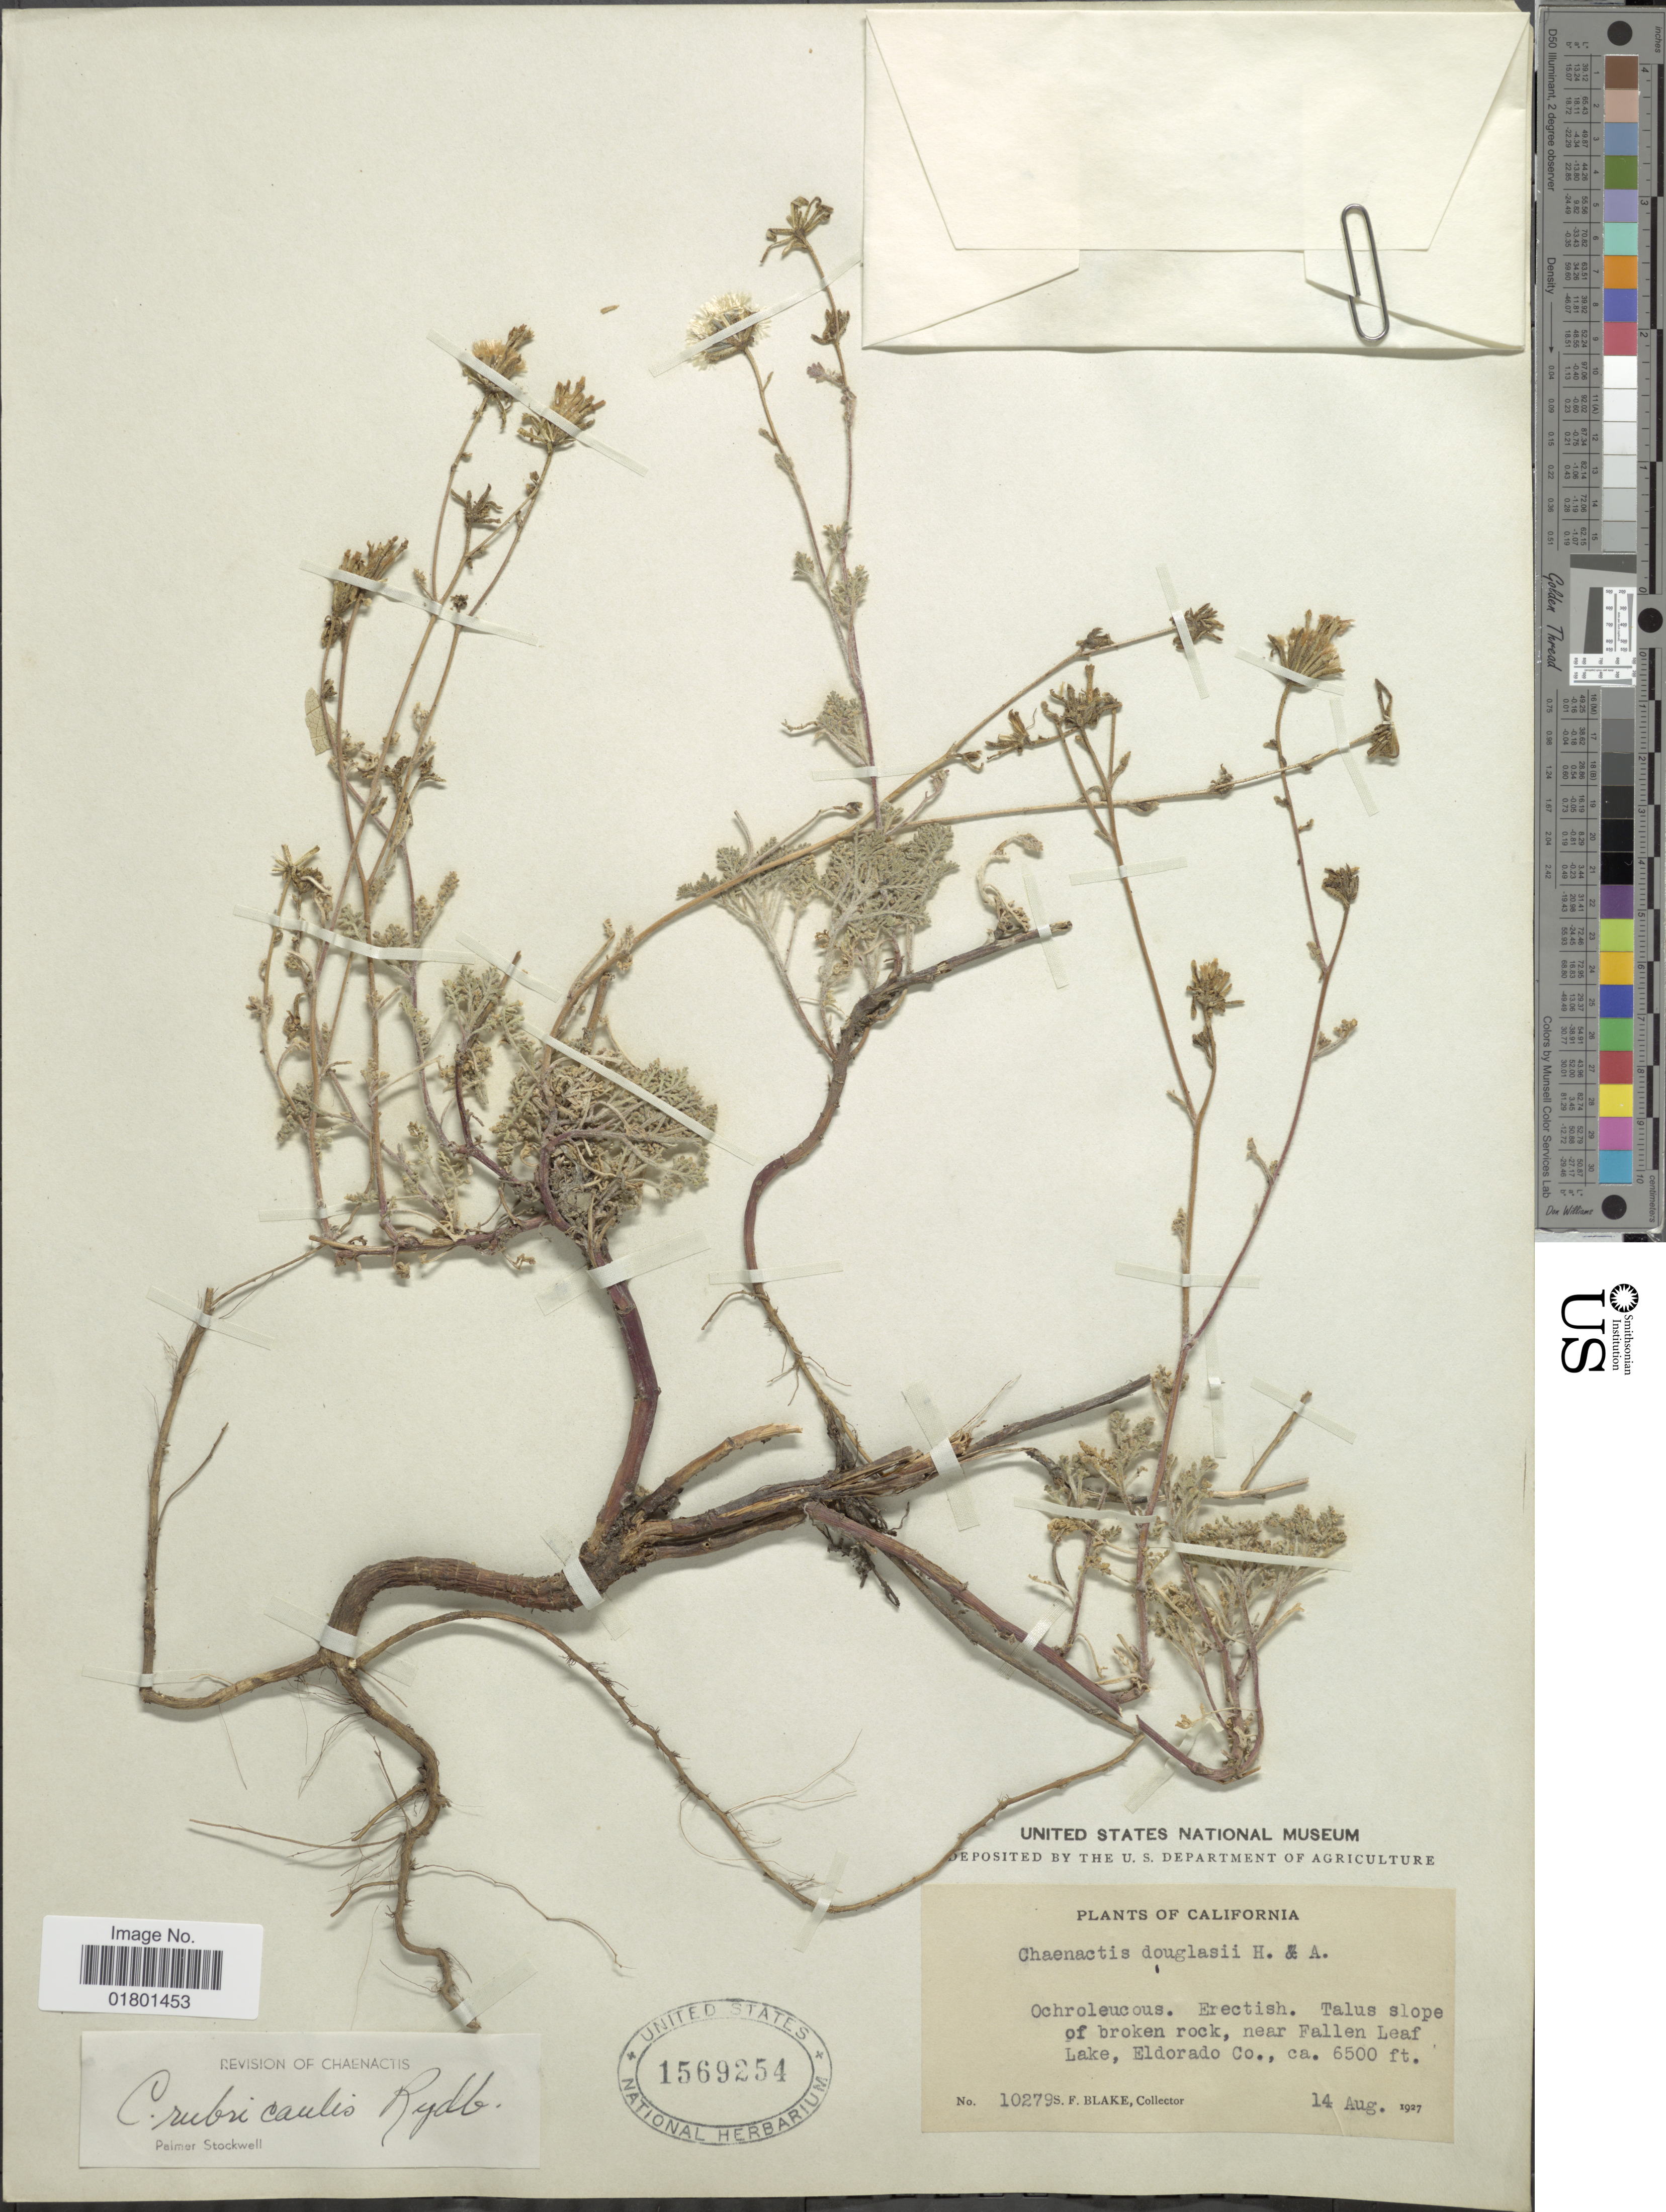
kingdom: Plantae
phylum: Tracheophyta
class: Magnoliopsida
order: Asterales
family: Asteraceae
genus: Chaenactis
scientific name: Chaenactis rubricaulis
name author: Rydb.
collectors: S. Blake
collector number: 10279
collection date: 1927-08-14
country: United States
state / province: California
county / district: El Dorado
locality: Talus slope of broken rock, near Fallen Leaf Lake, Eldorado Co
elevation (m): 1981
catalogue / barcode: US 1569254